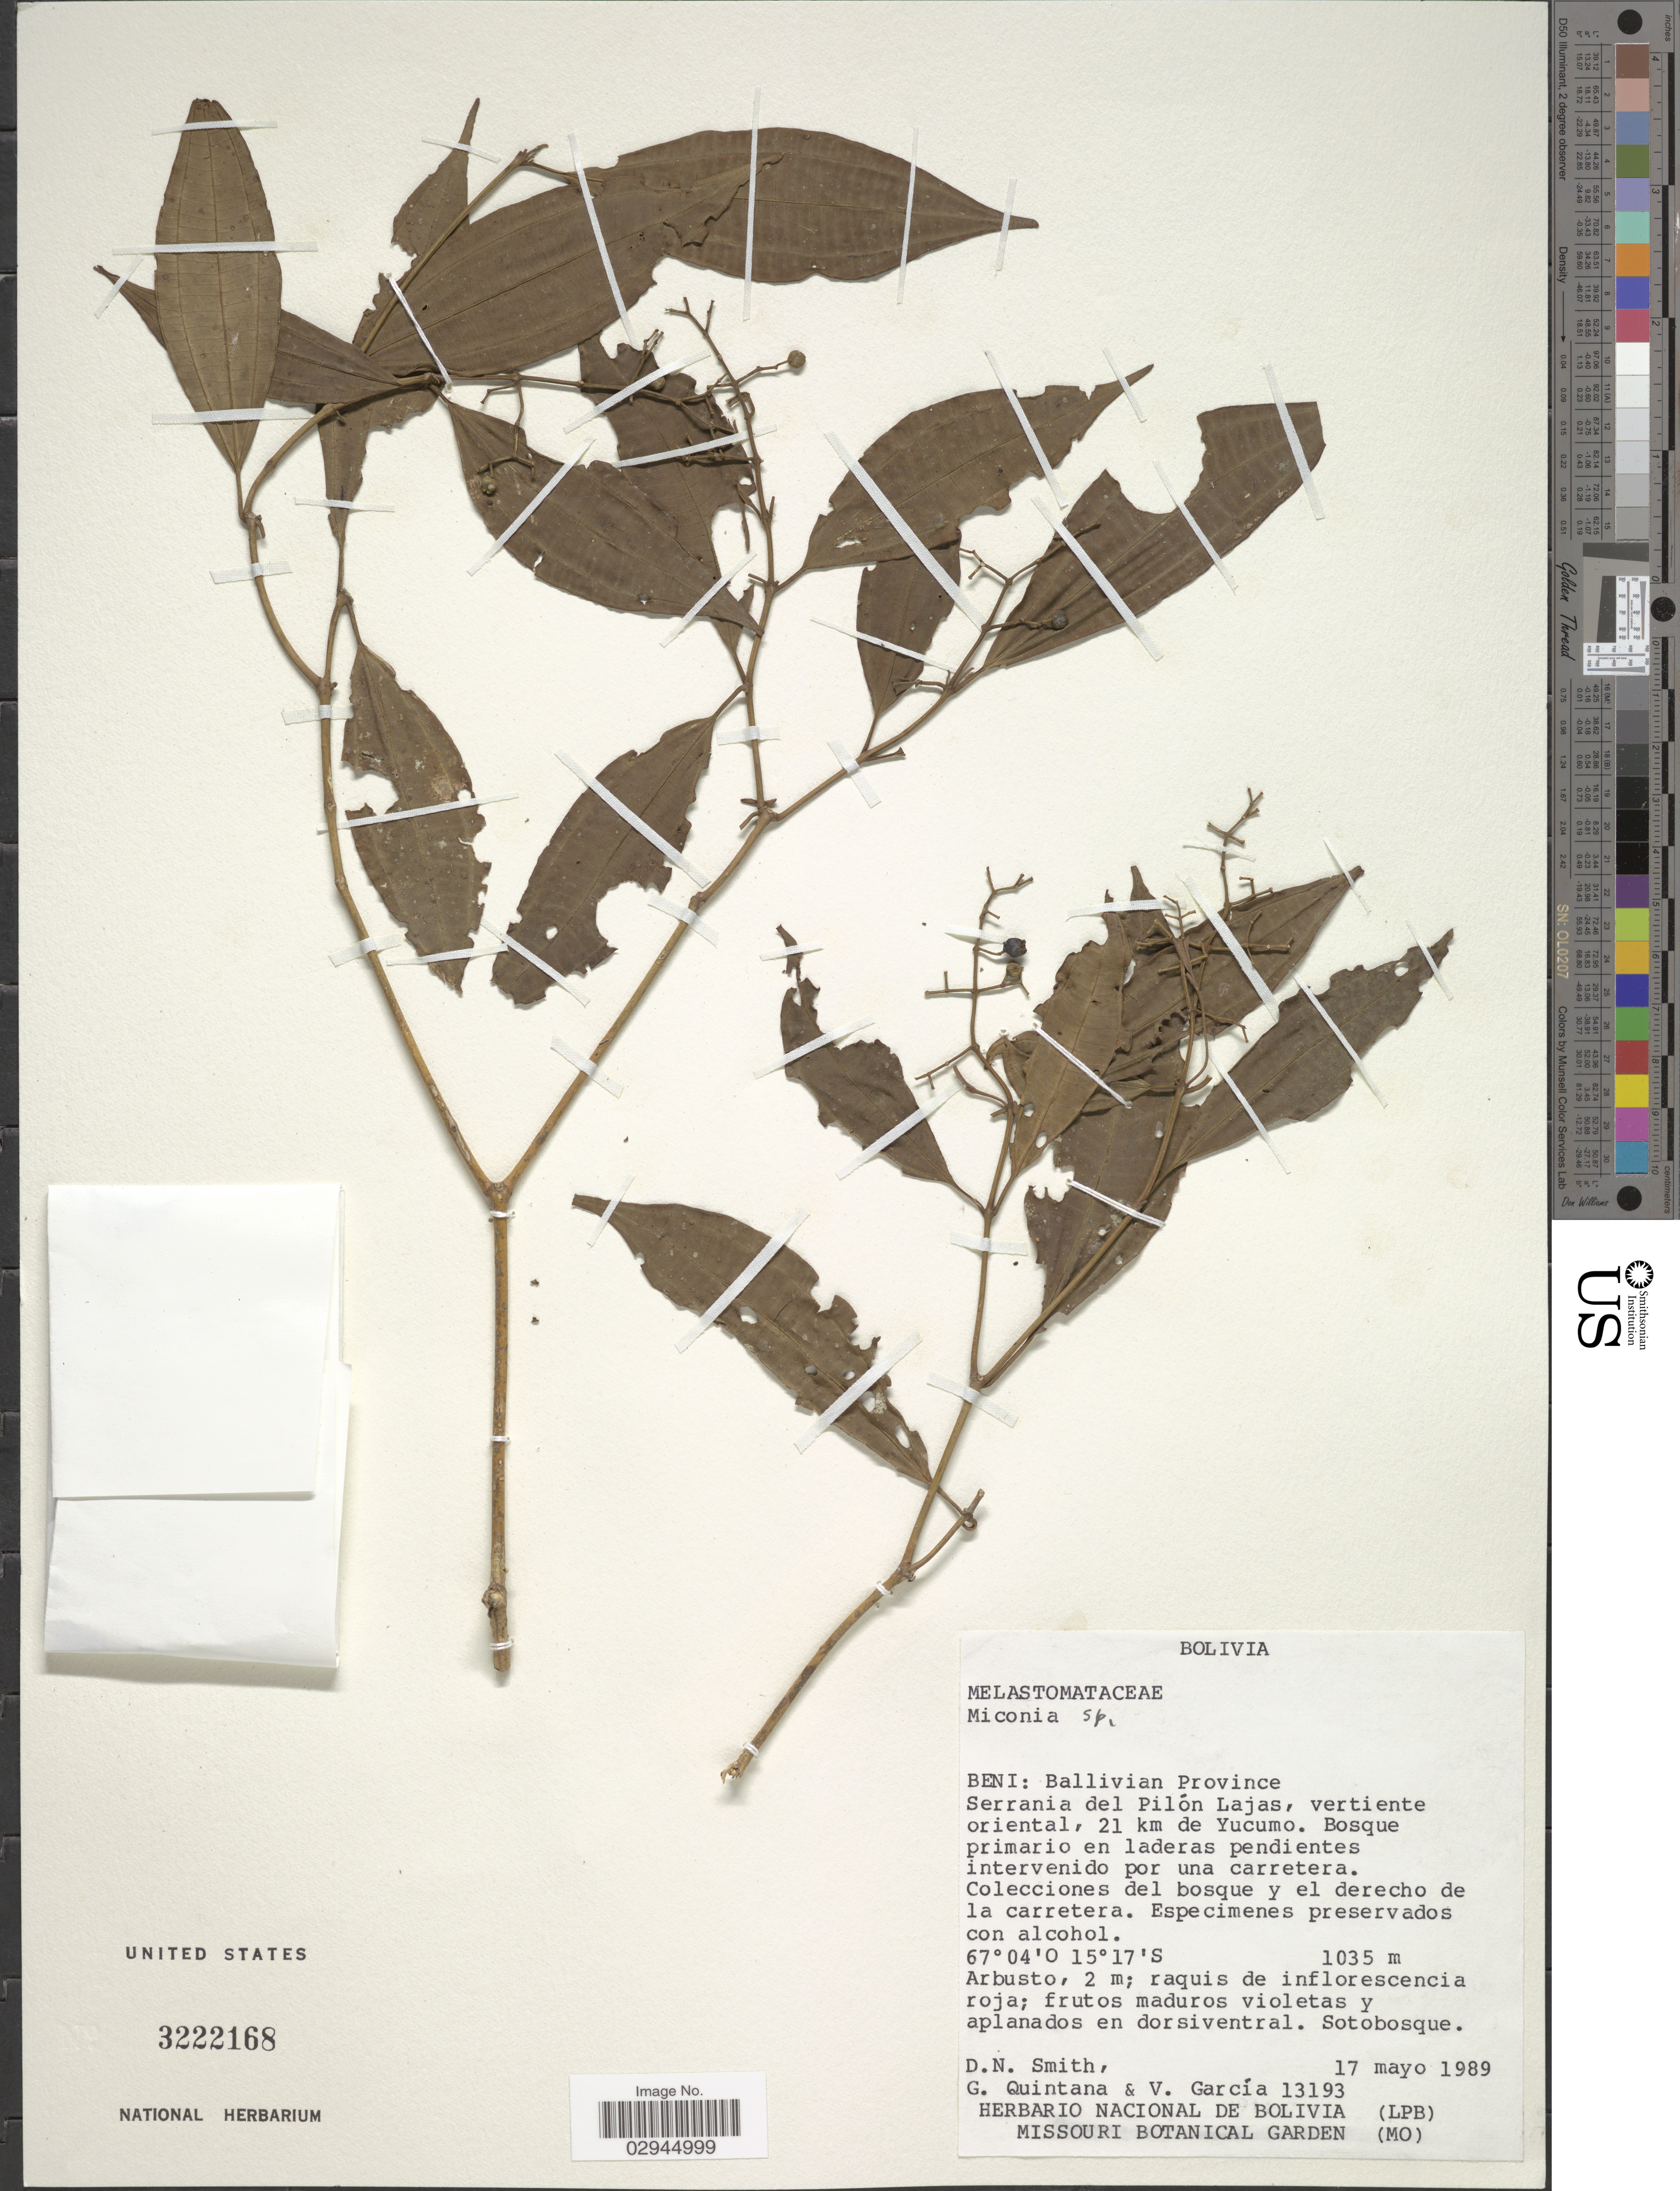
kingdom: Plantae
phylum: Tracheophyta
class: Magnoliopsida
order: Myrtales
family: Melastomataceae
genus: Miconia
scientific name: Miconia sp.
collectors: D. Smith, G. Quintana & V. Garcia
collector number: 13193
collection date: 1989-05-17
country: Bolivia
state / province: Beni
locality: Ballivian Province. Serrania del Pilón Lajas, vertiente oriental, 21 km de Yucumo.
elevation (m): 1035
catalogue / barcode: US 3222168